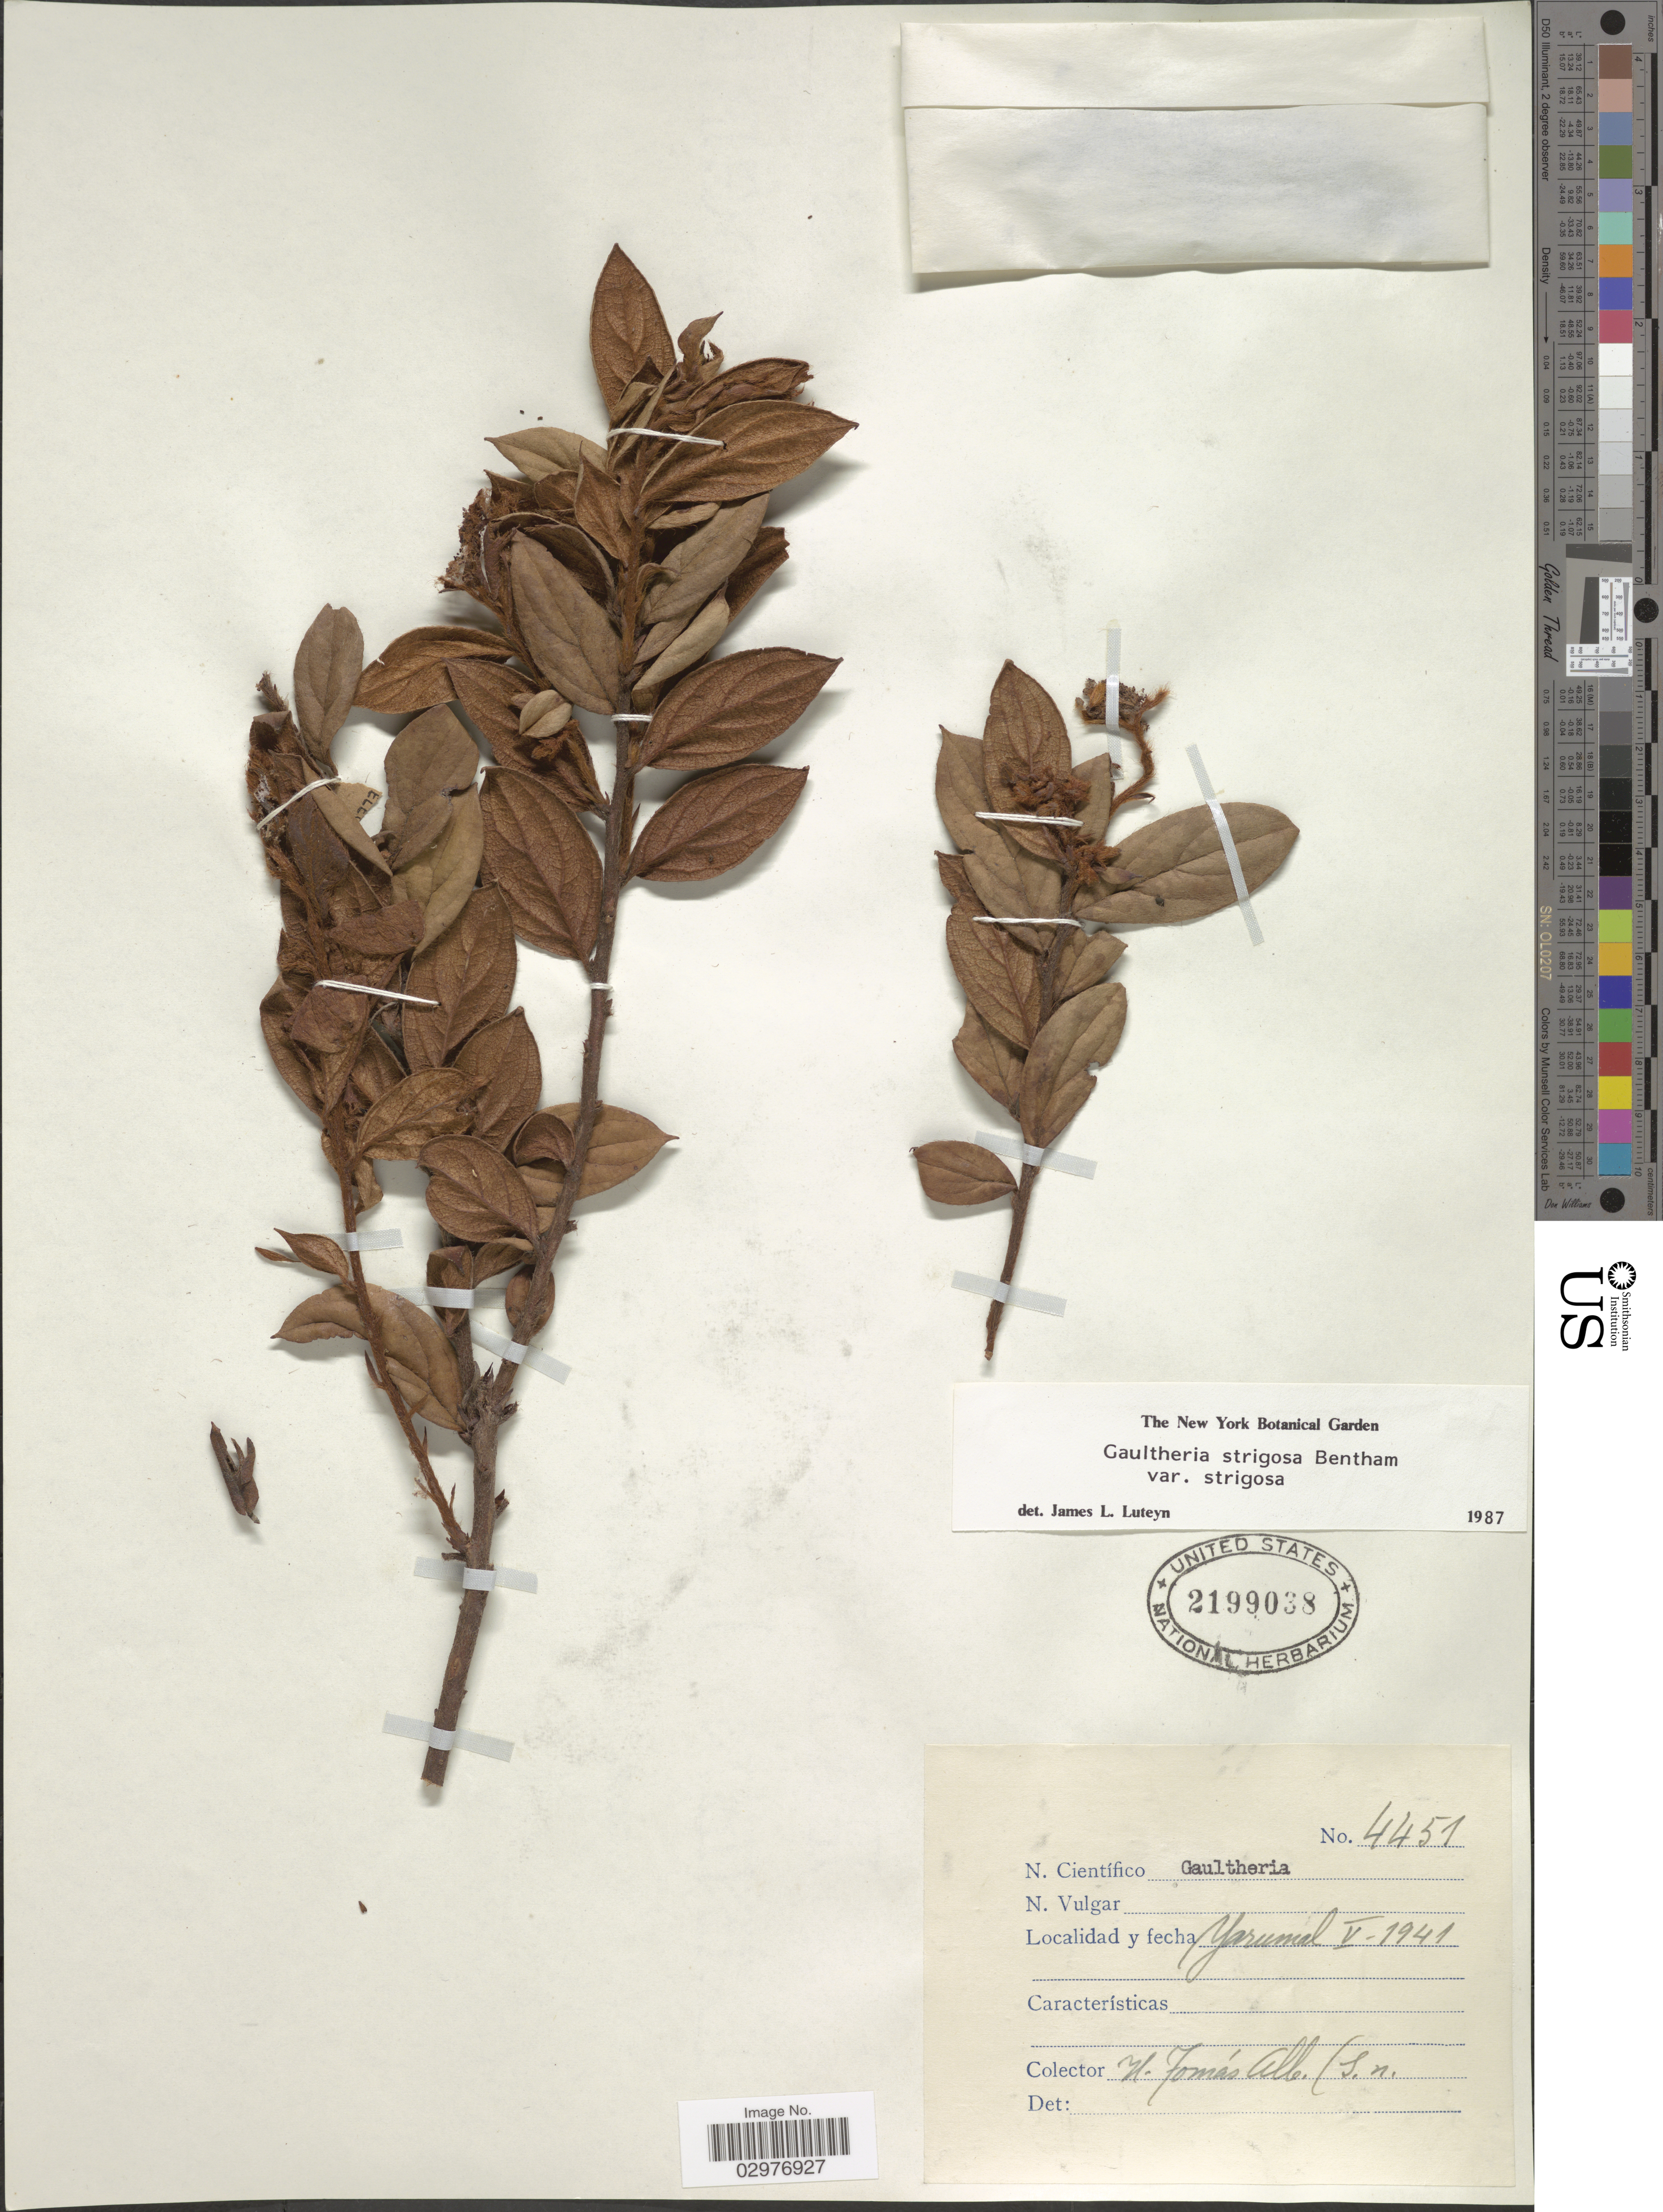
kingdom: Plantae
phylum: Tracheophyta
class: Magnoliopsida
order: Ericales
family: Ericaceae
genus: Gaultheria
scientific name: Gaultheria strigosa var. strigosa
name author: Benth.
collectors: H. Tomas Alb.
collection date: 1941-05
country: Colombia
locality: Yarumal.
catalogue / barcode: US 2199038